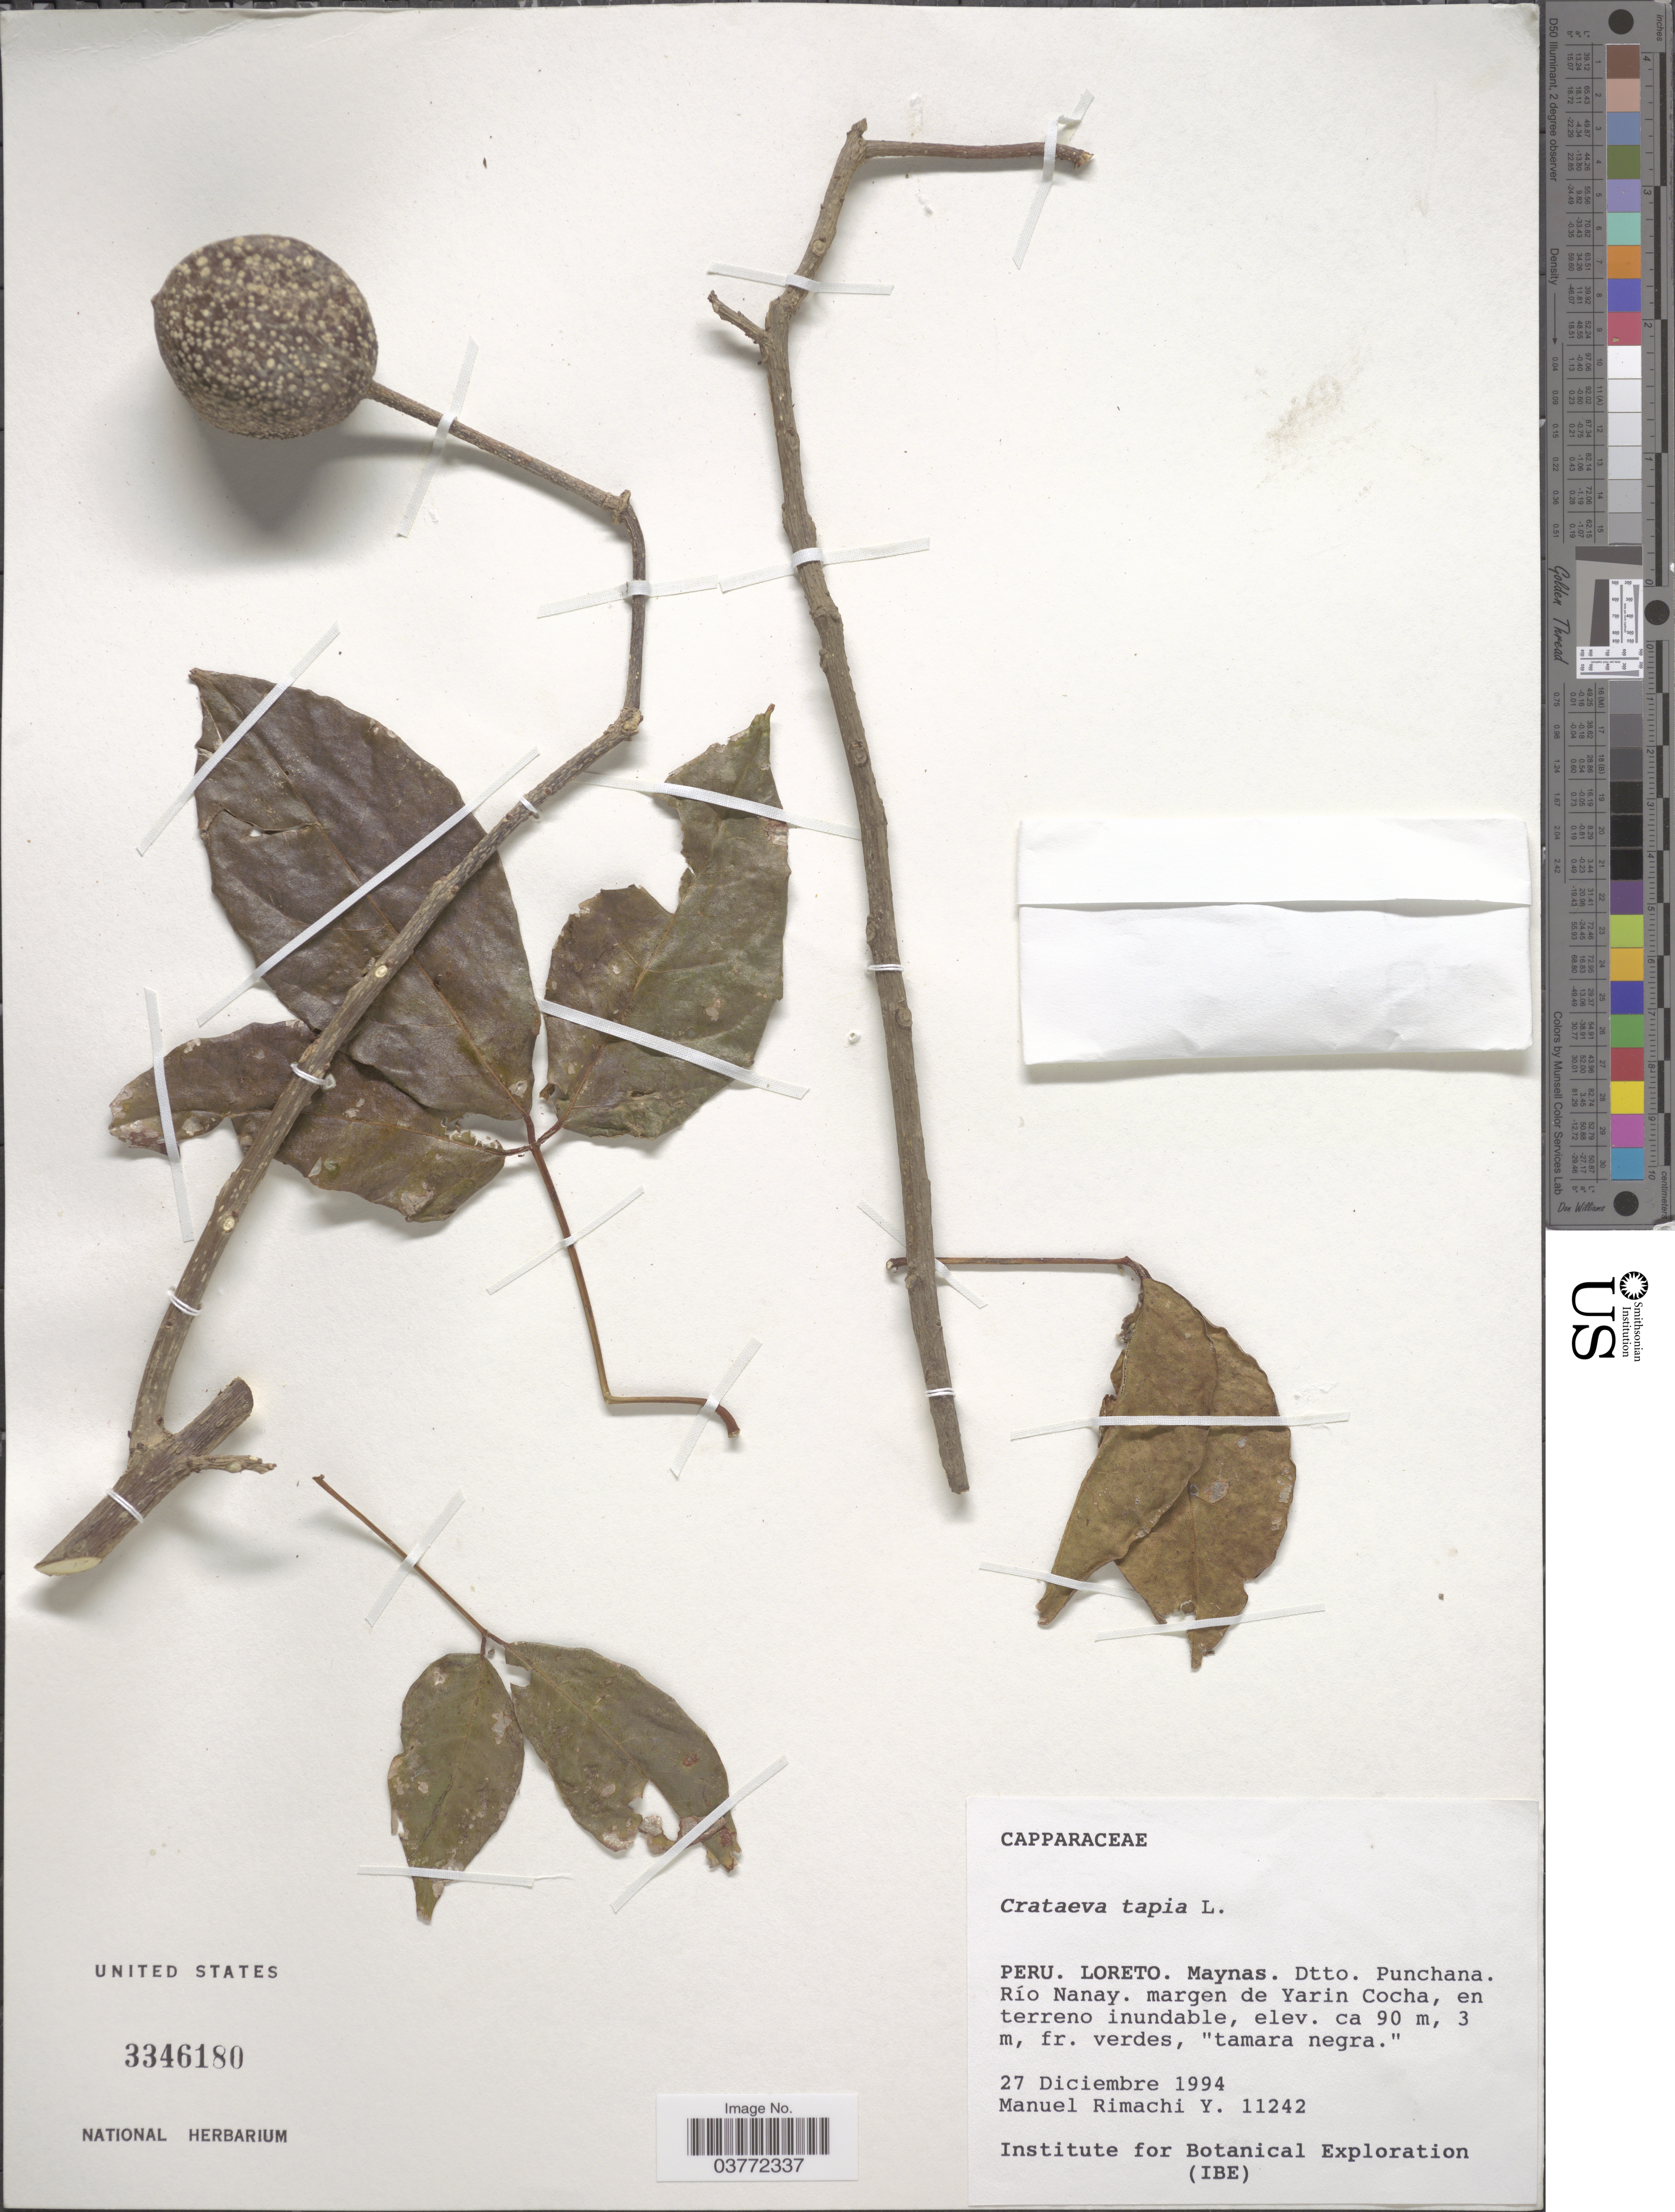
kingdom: Plantae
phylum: Tracheophyta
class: Magnoliopsida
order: Brassicales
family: Capparaceae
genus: Crateva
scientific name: Crateva tapia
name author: L.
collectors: M. Rimachi Y.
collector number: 11242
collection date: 1994-12-27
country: Peru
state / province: Loreto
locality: Maynas. Dtto. Punchana. Río Nanay. margen de Yarin Cocha.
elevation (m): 90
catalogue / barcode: US 3346180